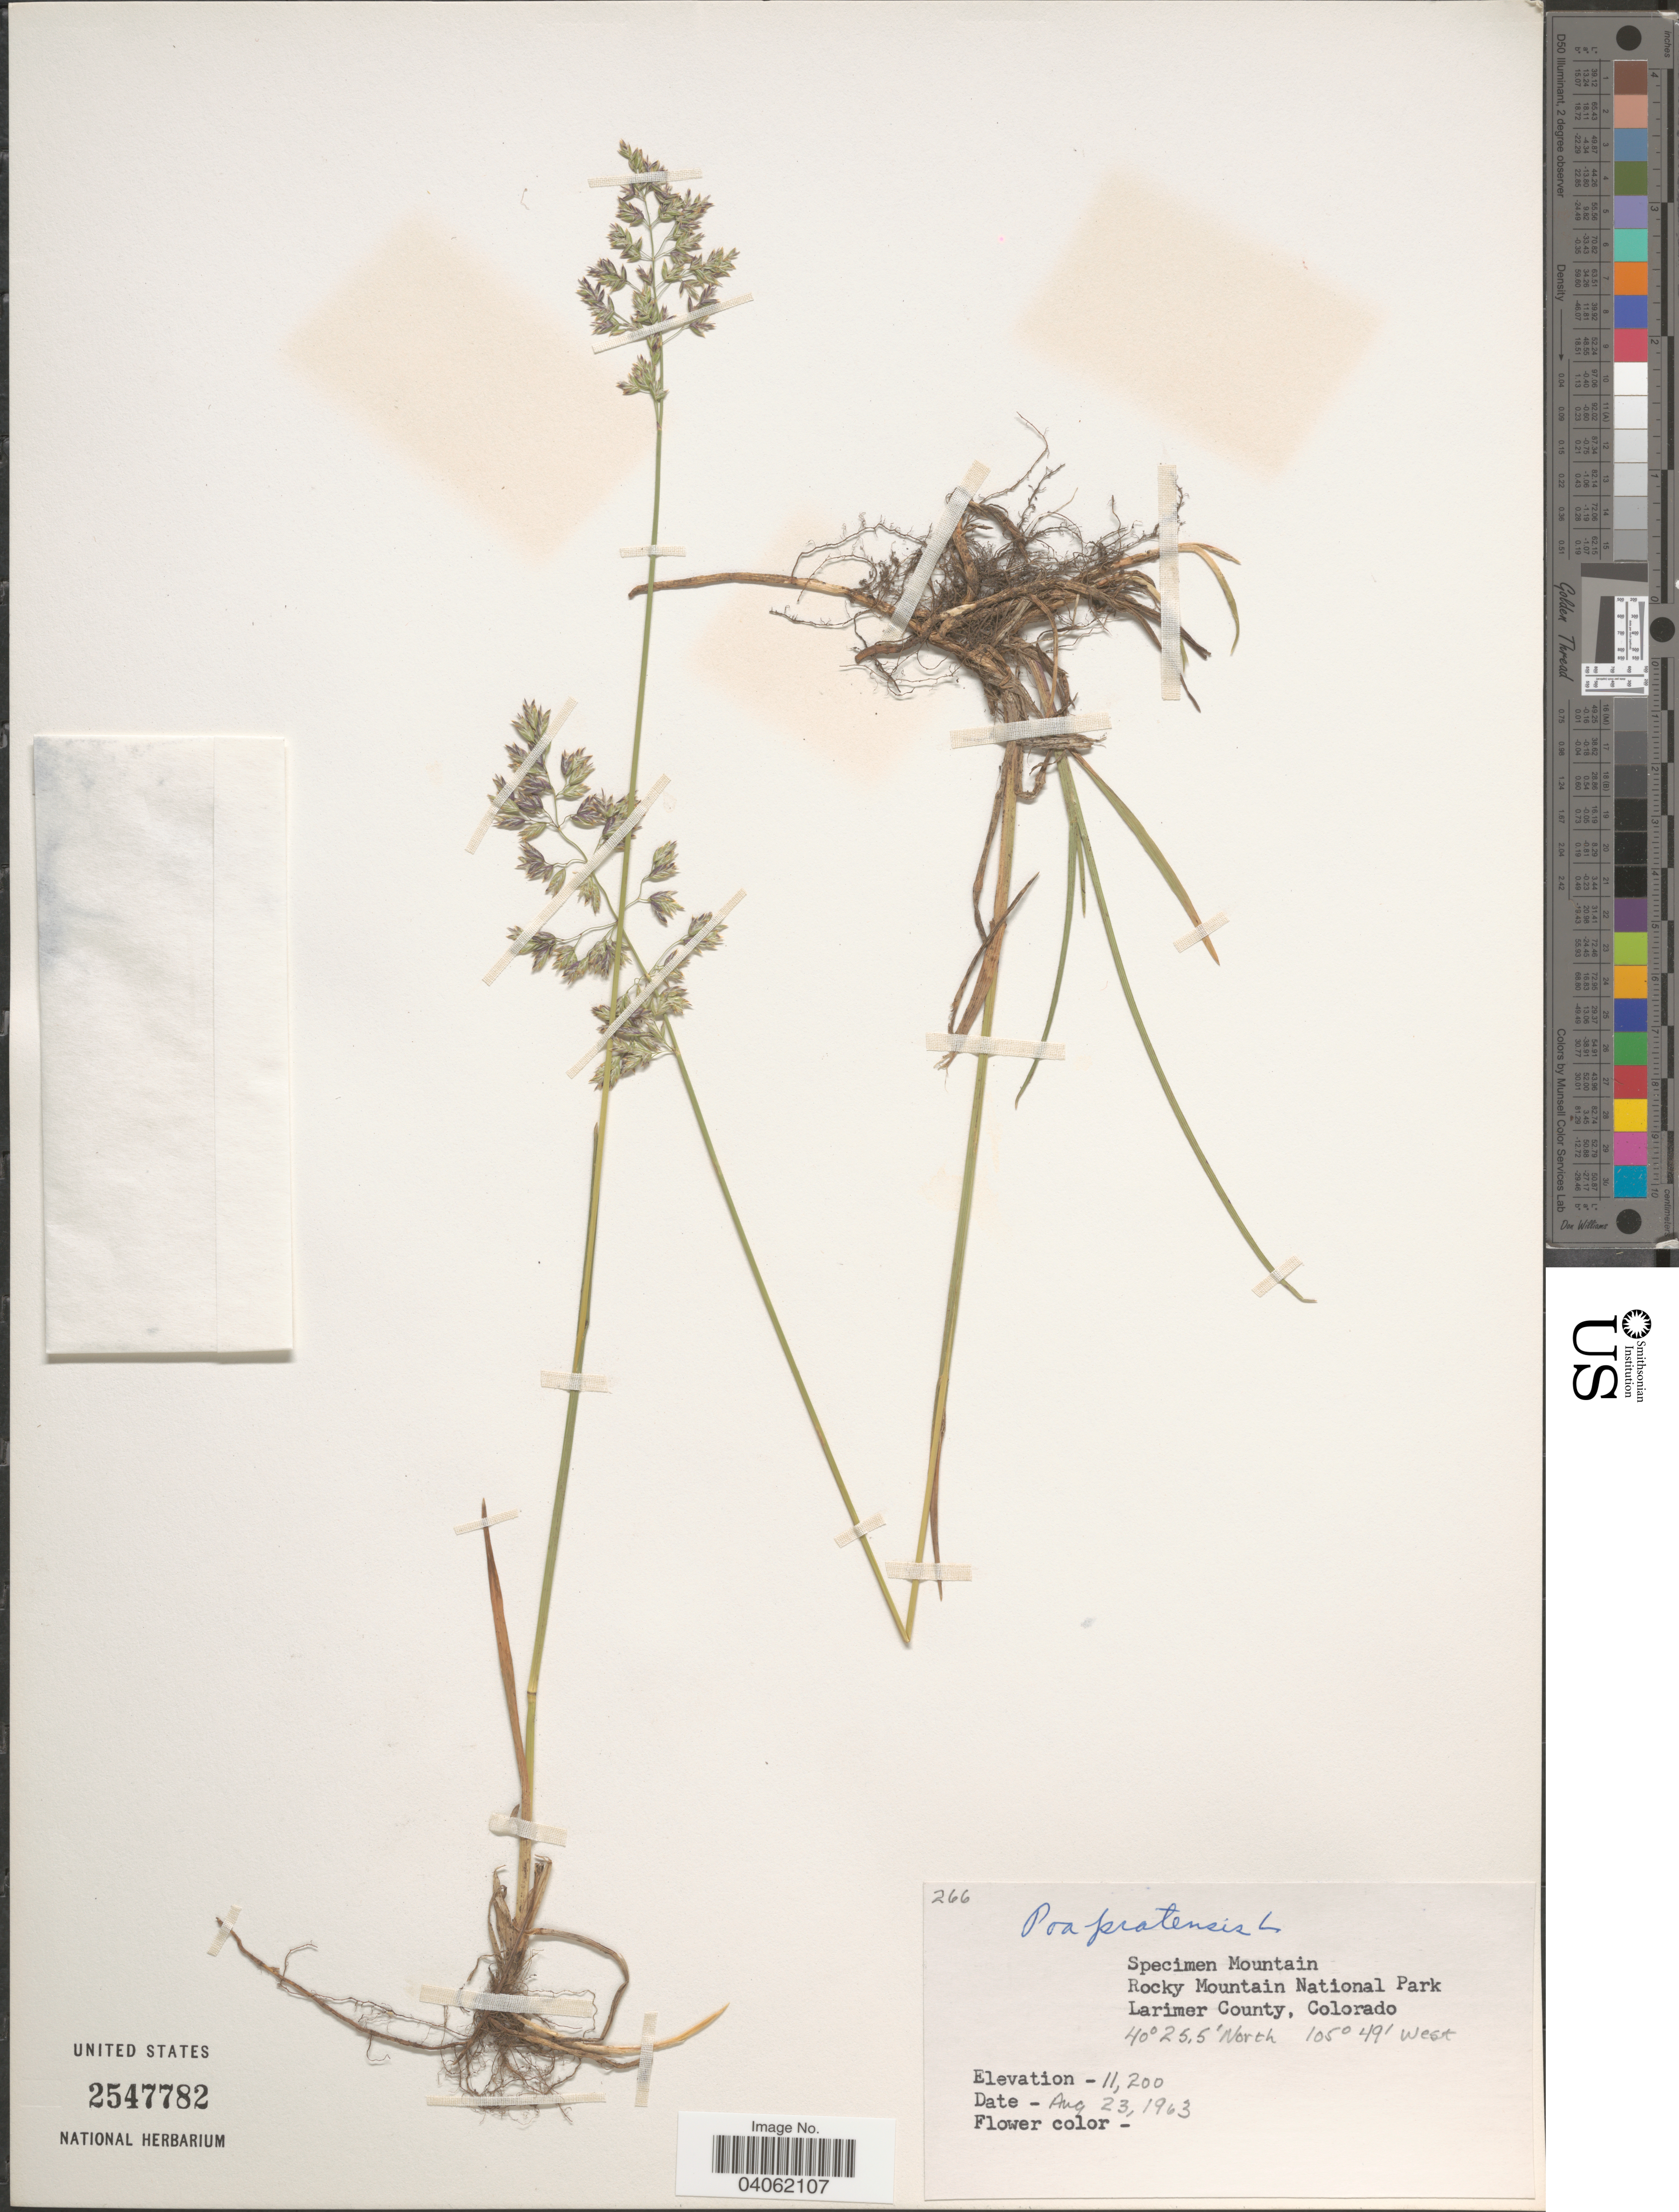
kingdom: Plantae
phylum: Tracheophyta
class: Liliopsida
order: Poales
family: Poaceae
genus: Poa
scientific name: Poa pratensis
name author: L.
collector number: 266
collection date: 1963-08-23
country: United States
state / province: Colorado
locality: Specimen Mountain. Rocky Mountain National Park. Larimer County.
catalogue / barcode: US 2547782